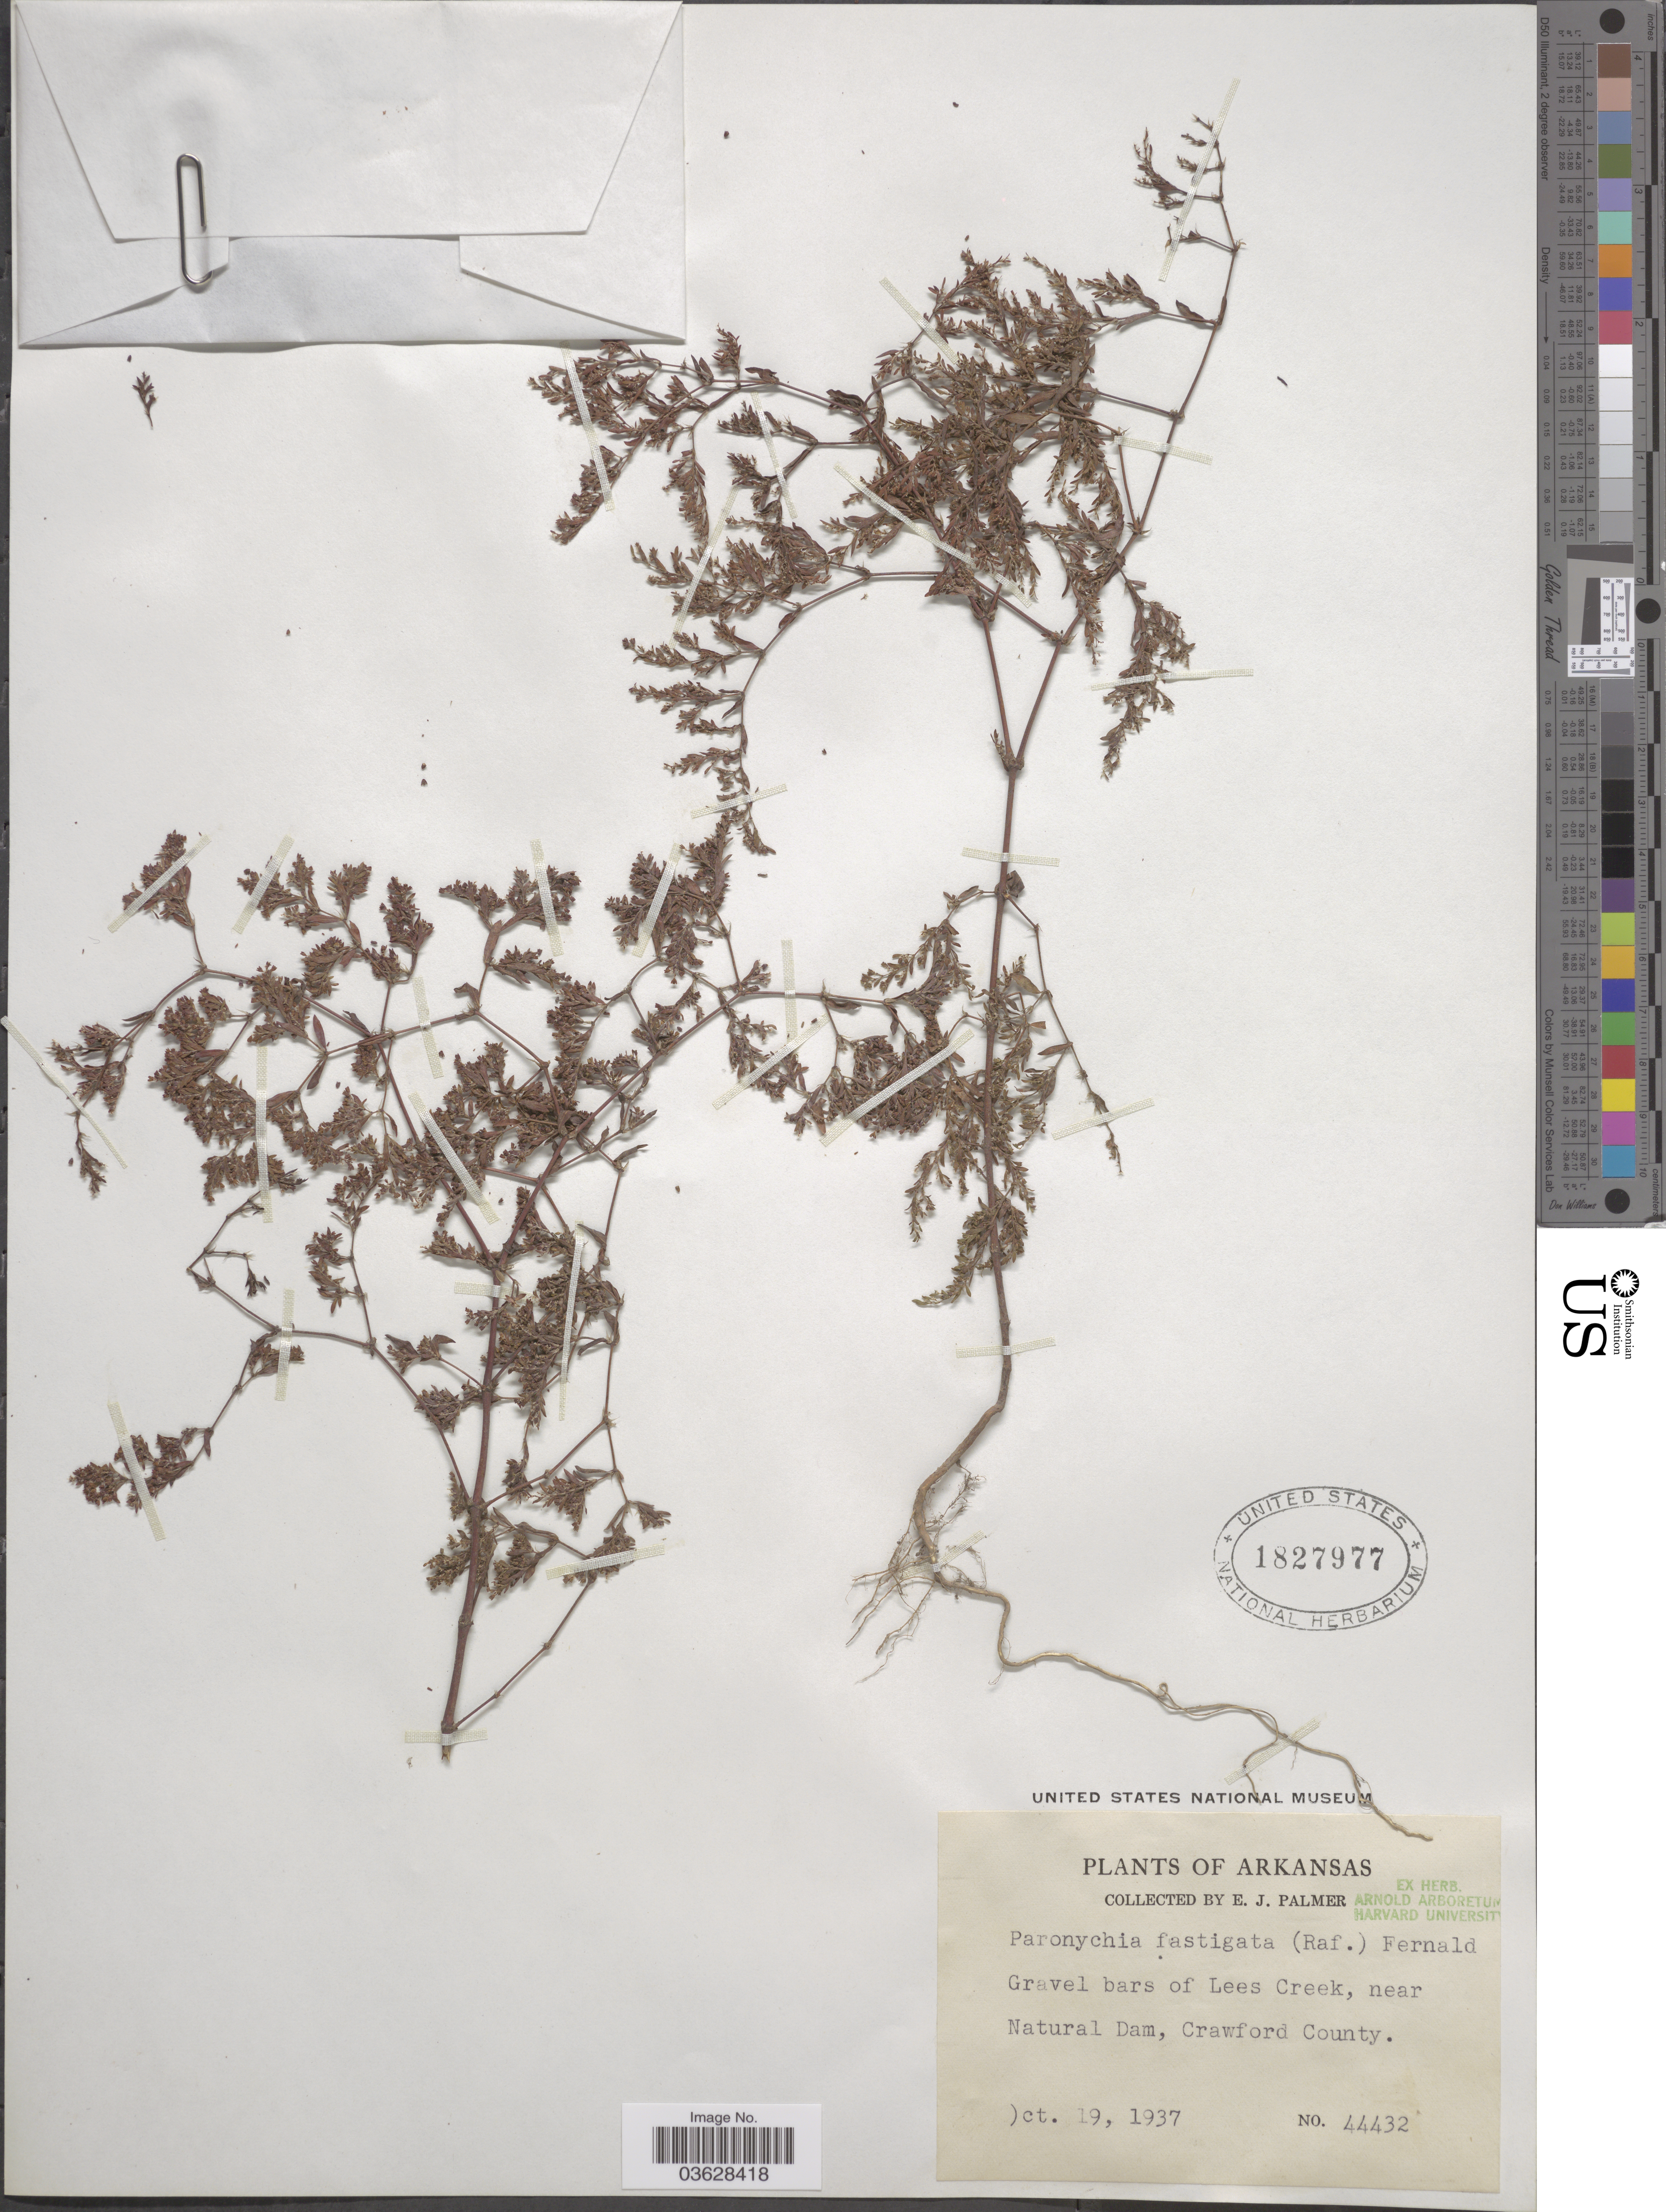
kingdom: Plantae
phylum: Tracheophyta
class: Magnoliopsida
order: Caryophyllales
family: Caryophyllaceae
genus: Paronychia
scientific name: Paronychia fastigiata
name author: (Raf.) Fernald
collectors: E. J. Palmer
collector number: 44432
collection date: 1937-10-19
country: United States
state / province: Arkansas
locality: Gravel bars of Lees Creek, near Natural Dam, Crawford County.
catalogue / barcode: US 1827977